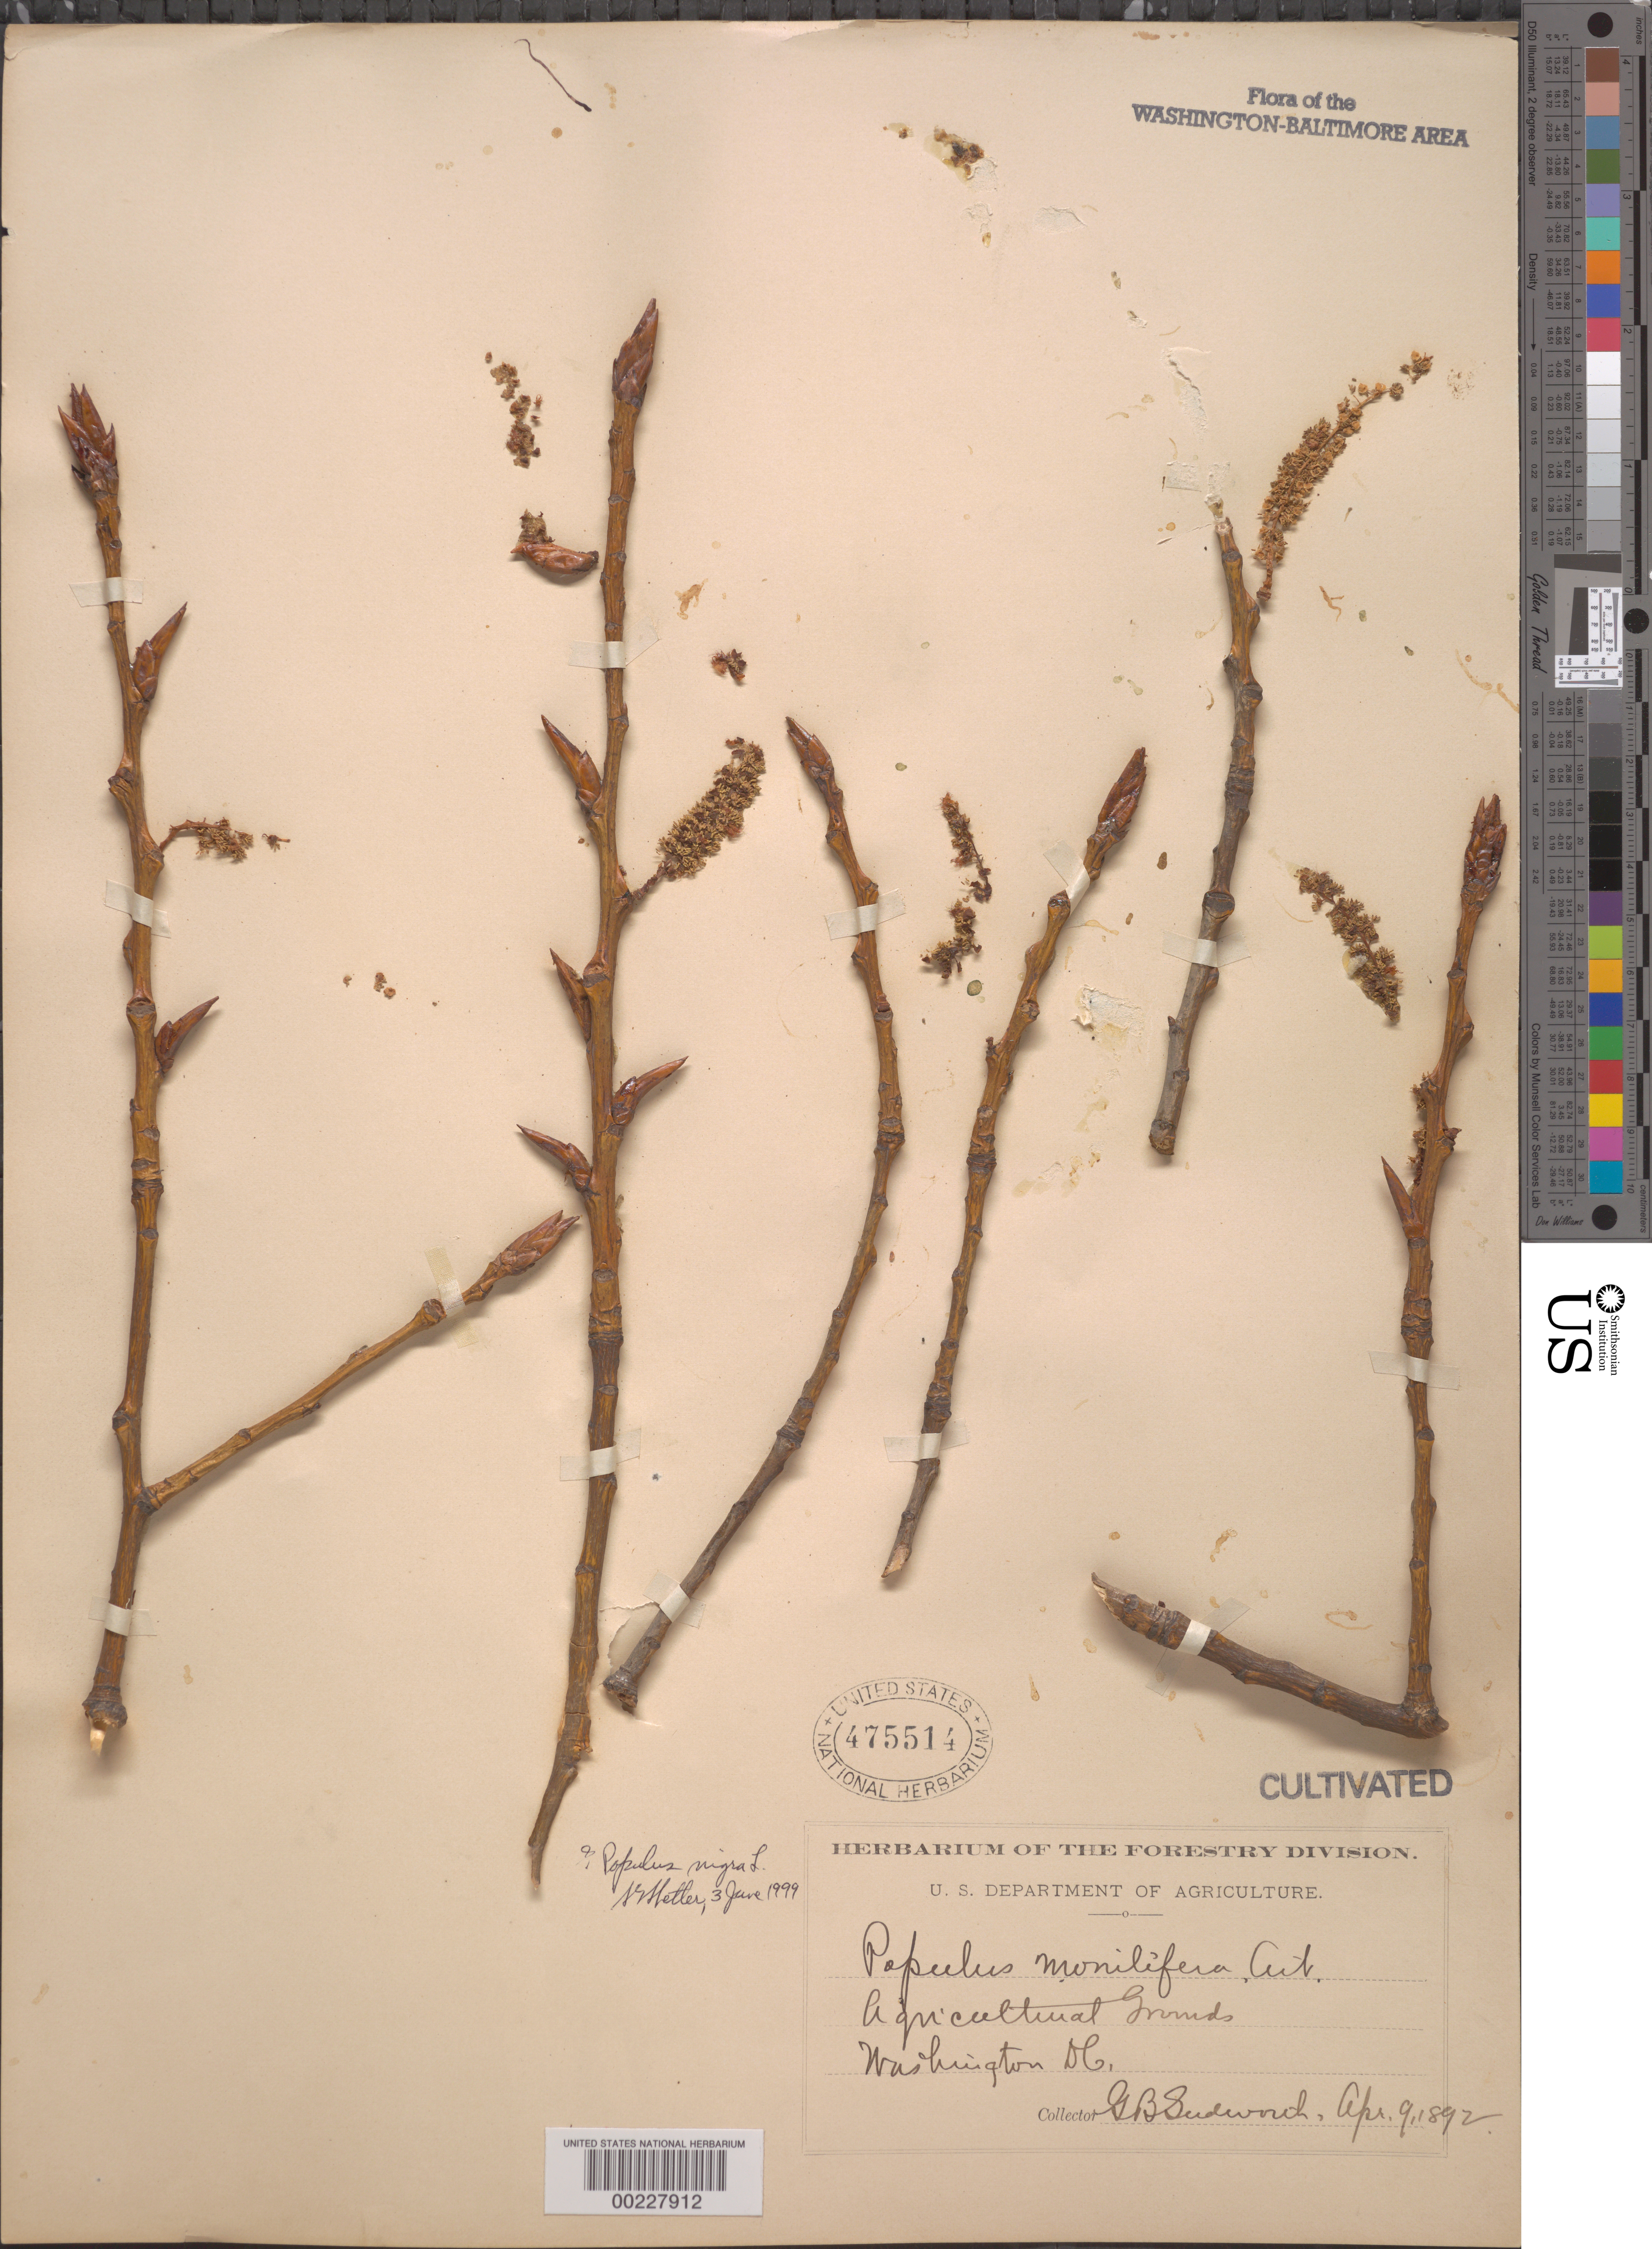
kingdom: Plantae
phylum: Tracheophyta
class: Magnoliopsida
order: Malpighiales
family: Salicaceae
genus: Populus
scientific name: Populus nigra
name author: L.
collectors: G. B. Sudworth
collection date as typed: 09 Apr 1892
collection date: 1892-04-09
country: United States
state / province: District of Columbia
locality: Agriculture grounds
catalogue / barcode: US 475514